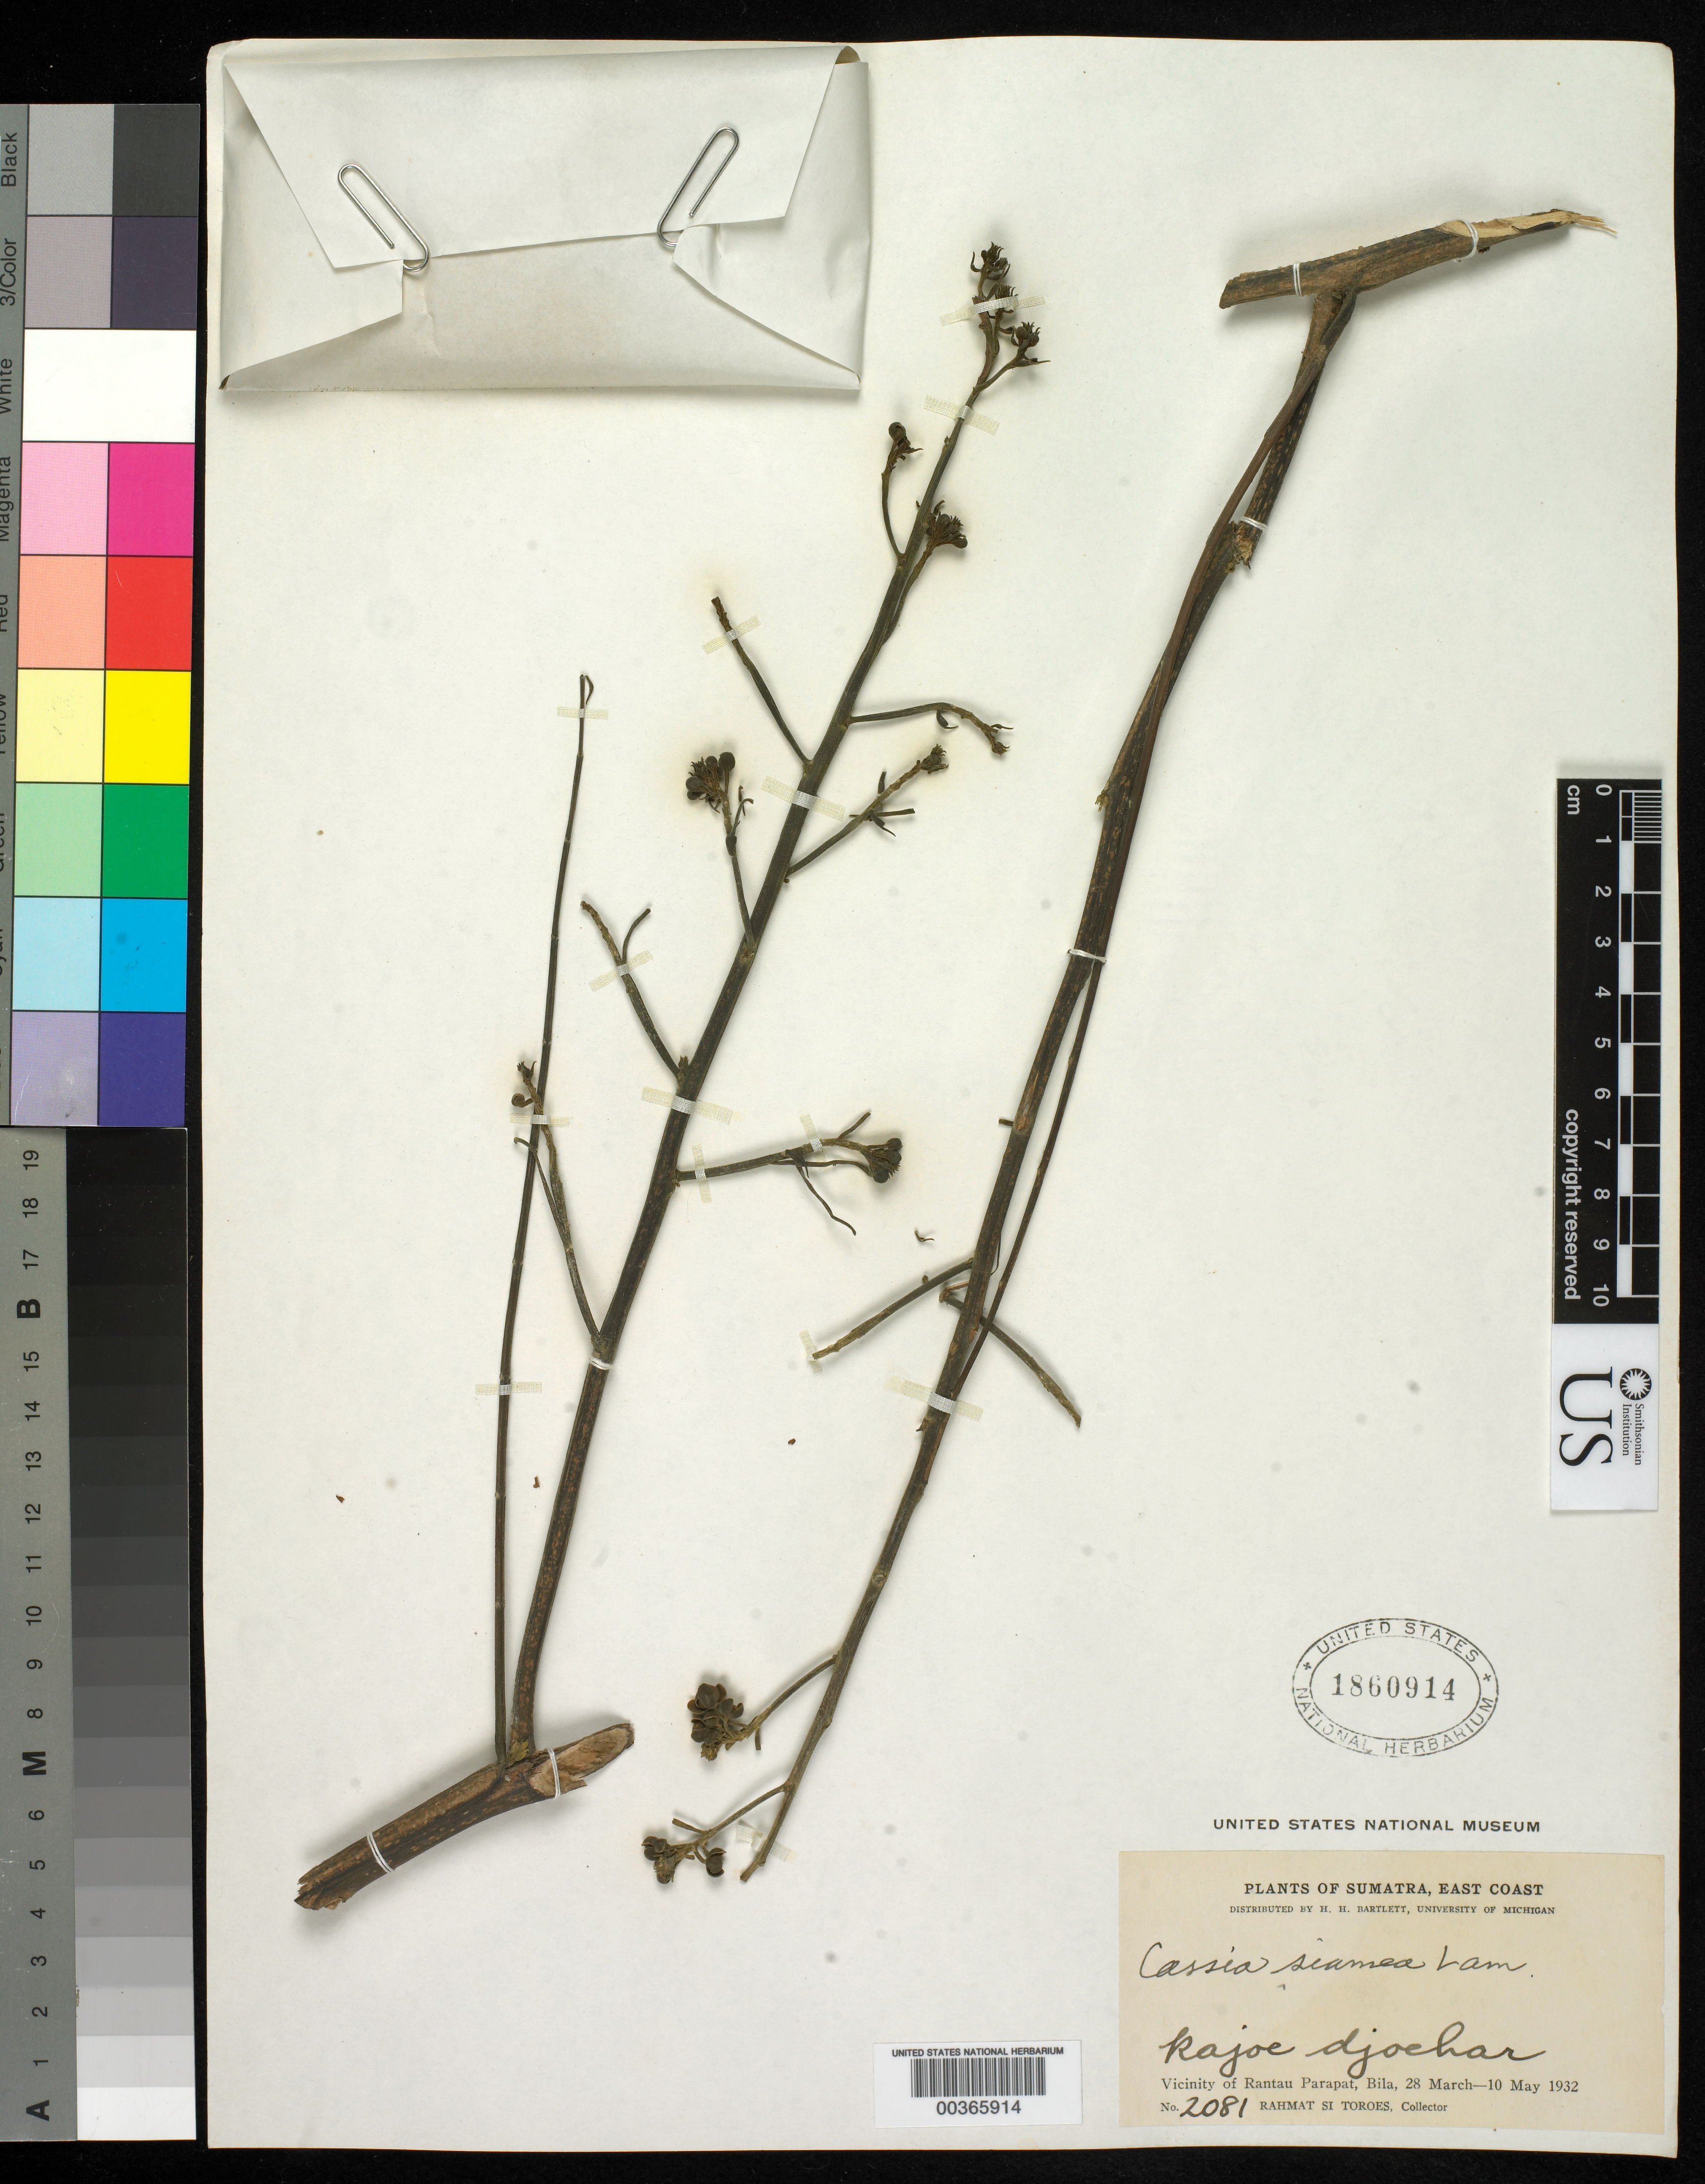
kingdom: Plantae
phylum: Tracheophyta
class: Magnoliopsida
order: Fabales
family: Fabaceae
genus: Senna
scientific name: Senna siamea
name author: (Lam.) H.S. Irwin & Barneby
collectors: Rahmat Si Boeea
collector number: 2081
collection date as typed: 28 Mar 1932 to 10 May 1932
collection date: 1932-03-28/1932-05-10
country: Indonesia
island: Sumatra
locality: Vicinity of rantau parapat, bila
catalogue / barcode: US 1860914